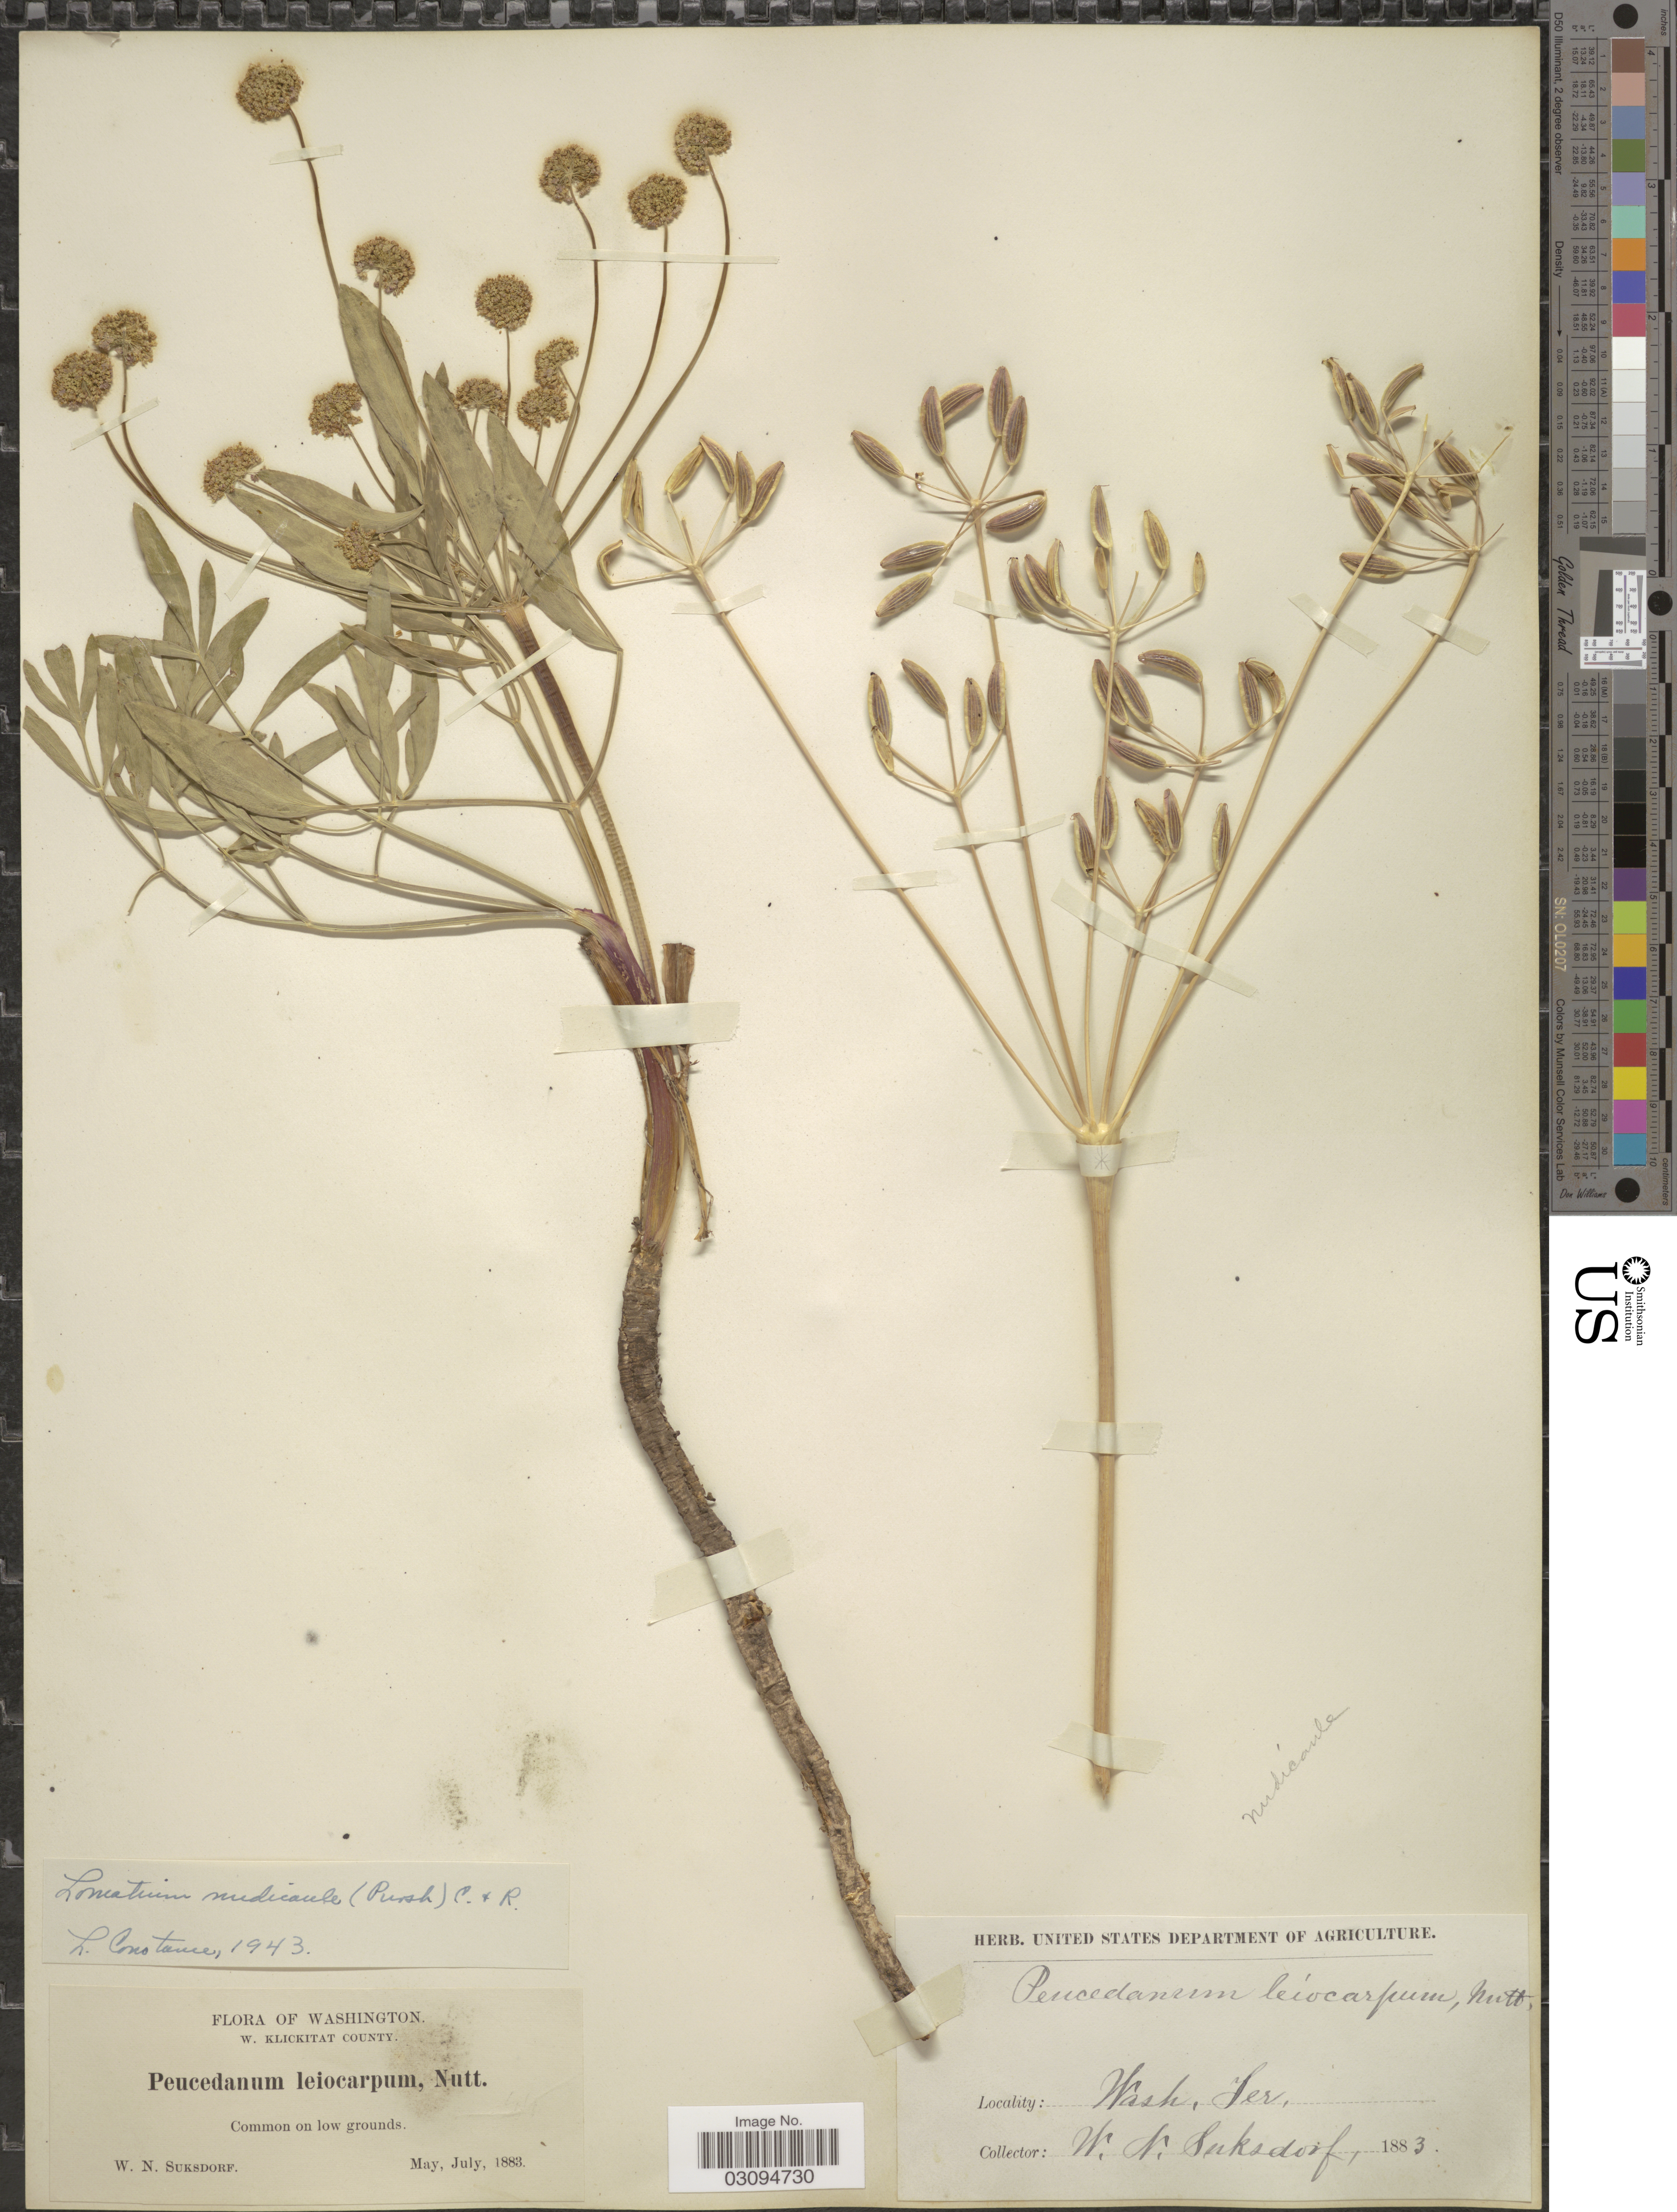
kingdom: Plantae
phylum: Tracheophyta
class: Magnoliopsida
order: Apiales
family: Apiaceae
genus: Lomatium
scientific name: Lomatium nudicaule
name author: (Pursh) J.M. Coult. & Rose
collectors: W. N. Suksdorf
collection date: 1883-05/1883-07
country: United States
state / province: Washington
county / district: Klickitat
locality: W. Klickitat County. Common on low grounds.